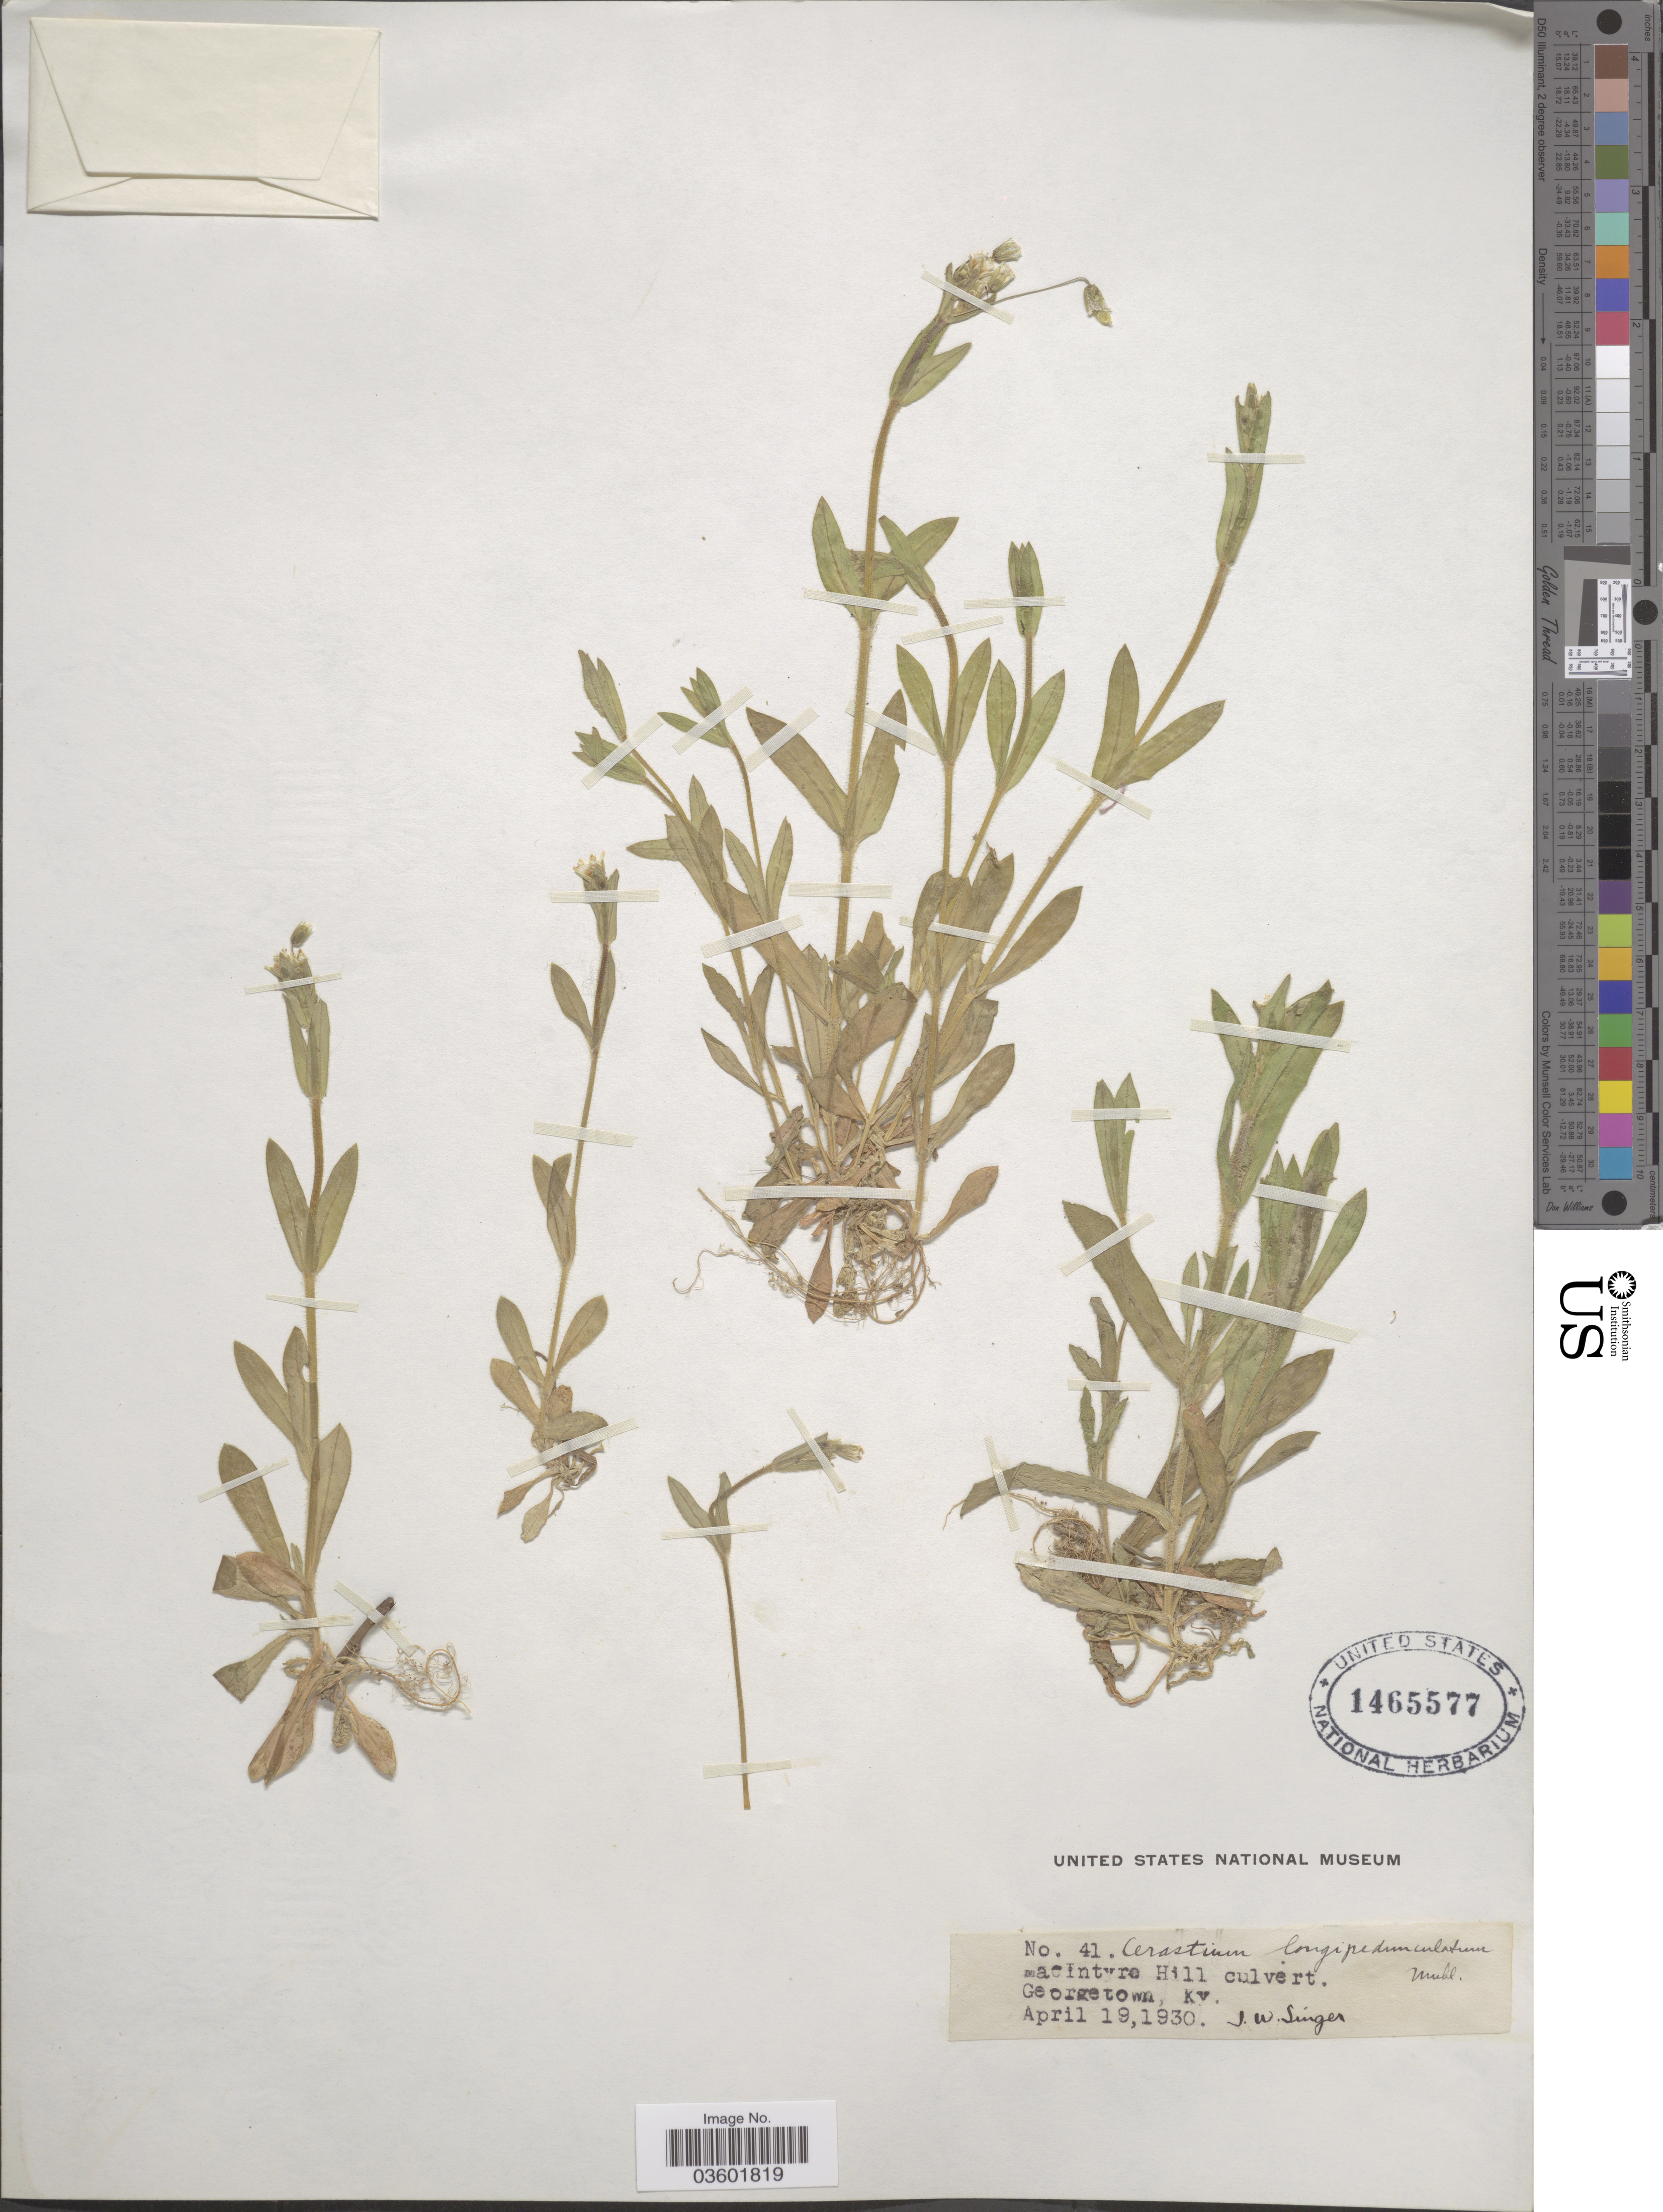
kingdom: Plantae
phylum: Tracheophyta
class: Magnoliopsida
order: Caryophyllales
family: Caryophyllaceae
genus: Cerastium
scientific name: Cerastium longipedunculatum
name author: Muhl.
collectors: J. EW. Singer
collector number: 41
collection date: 1930-04-19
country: United States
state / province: Kentucky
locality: MacIntyre Hill. Georgetown.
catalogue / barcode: US 1465577